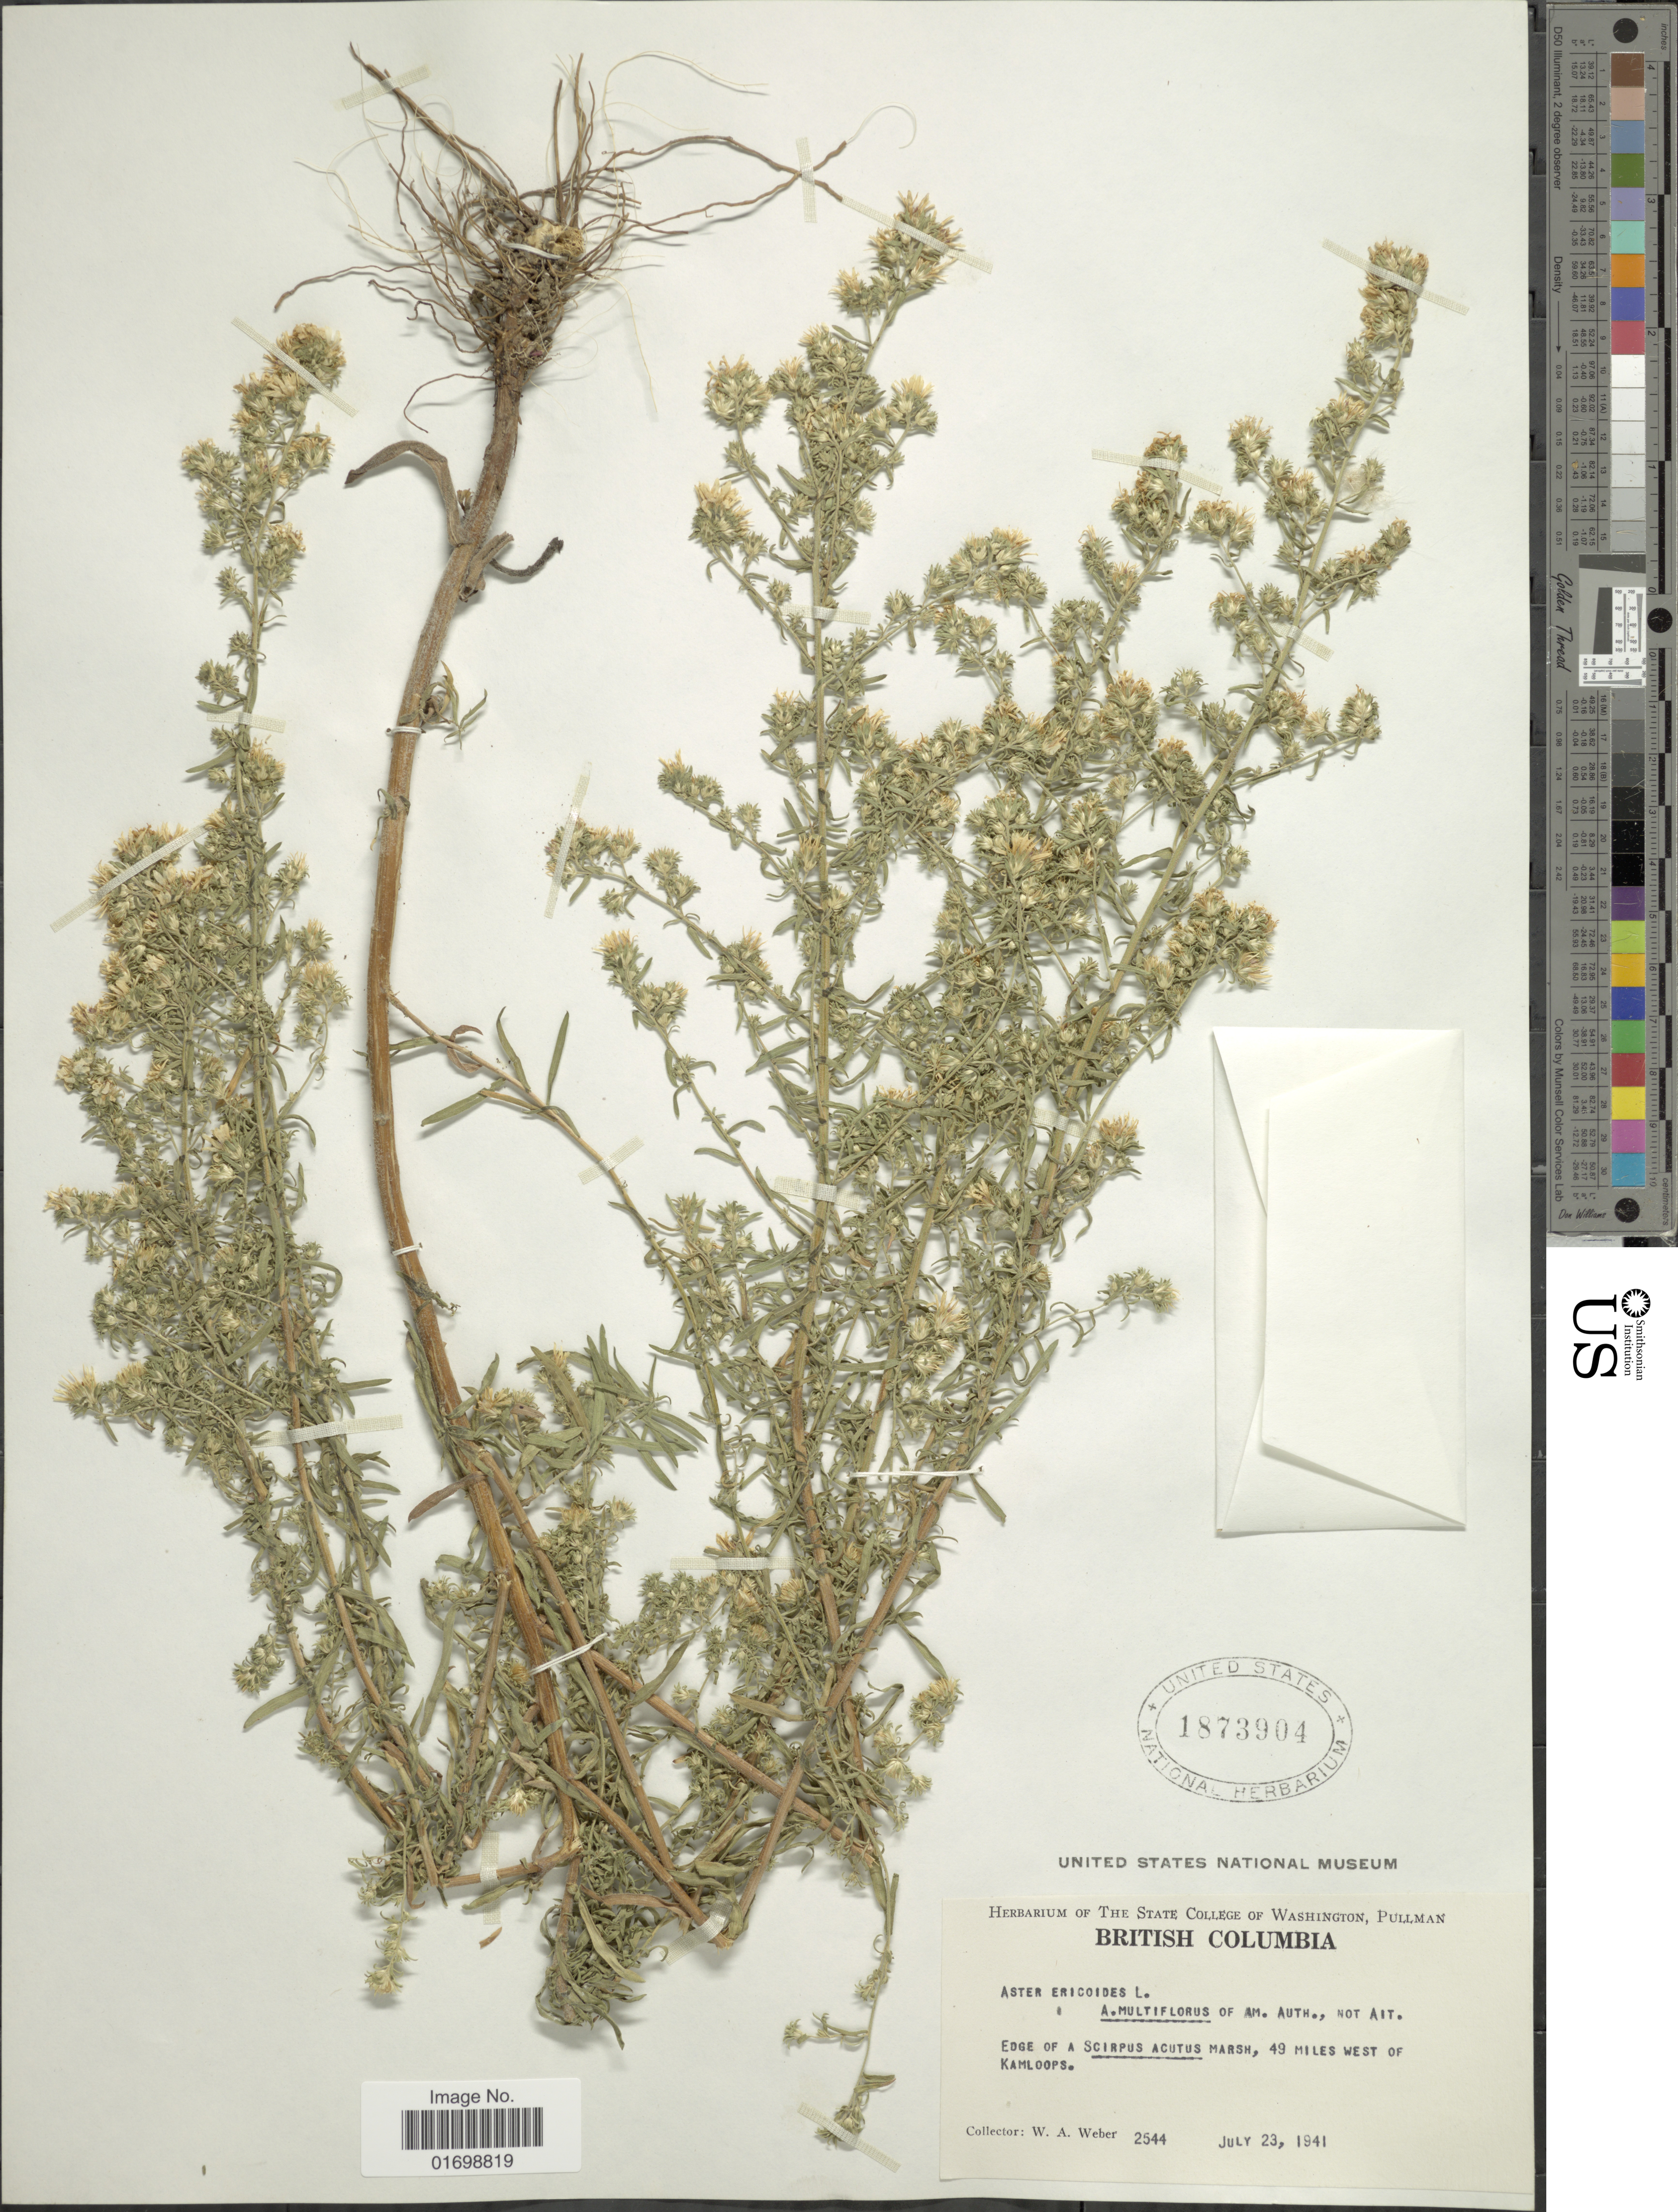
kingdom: Plantae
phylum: Tracheophyta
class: Magnoliopsida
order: Asterales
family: Asteraceae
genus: Symphyotrichum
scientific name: Symphyotrichum ericoides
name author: (L.) G.L. Nesom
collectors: W. A. Weber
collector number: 2544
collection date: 1941-07-23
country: Canada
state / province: British Columbia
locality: Edge of a Scripus Acutus Marsh, 49 miles west of Kamploops.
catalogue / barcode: US 1873904